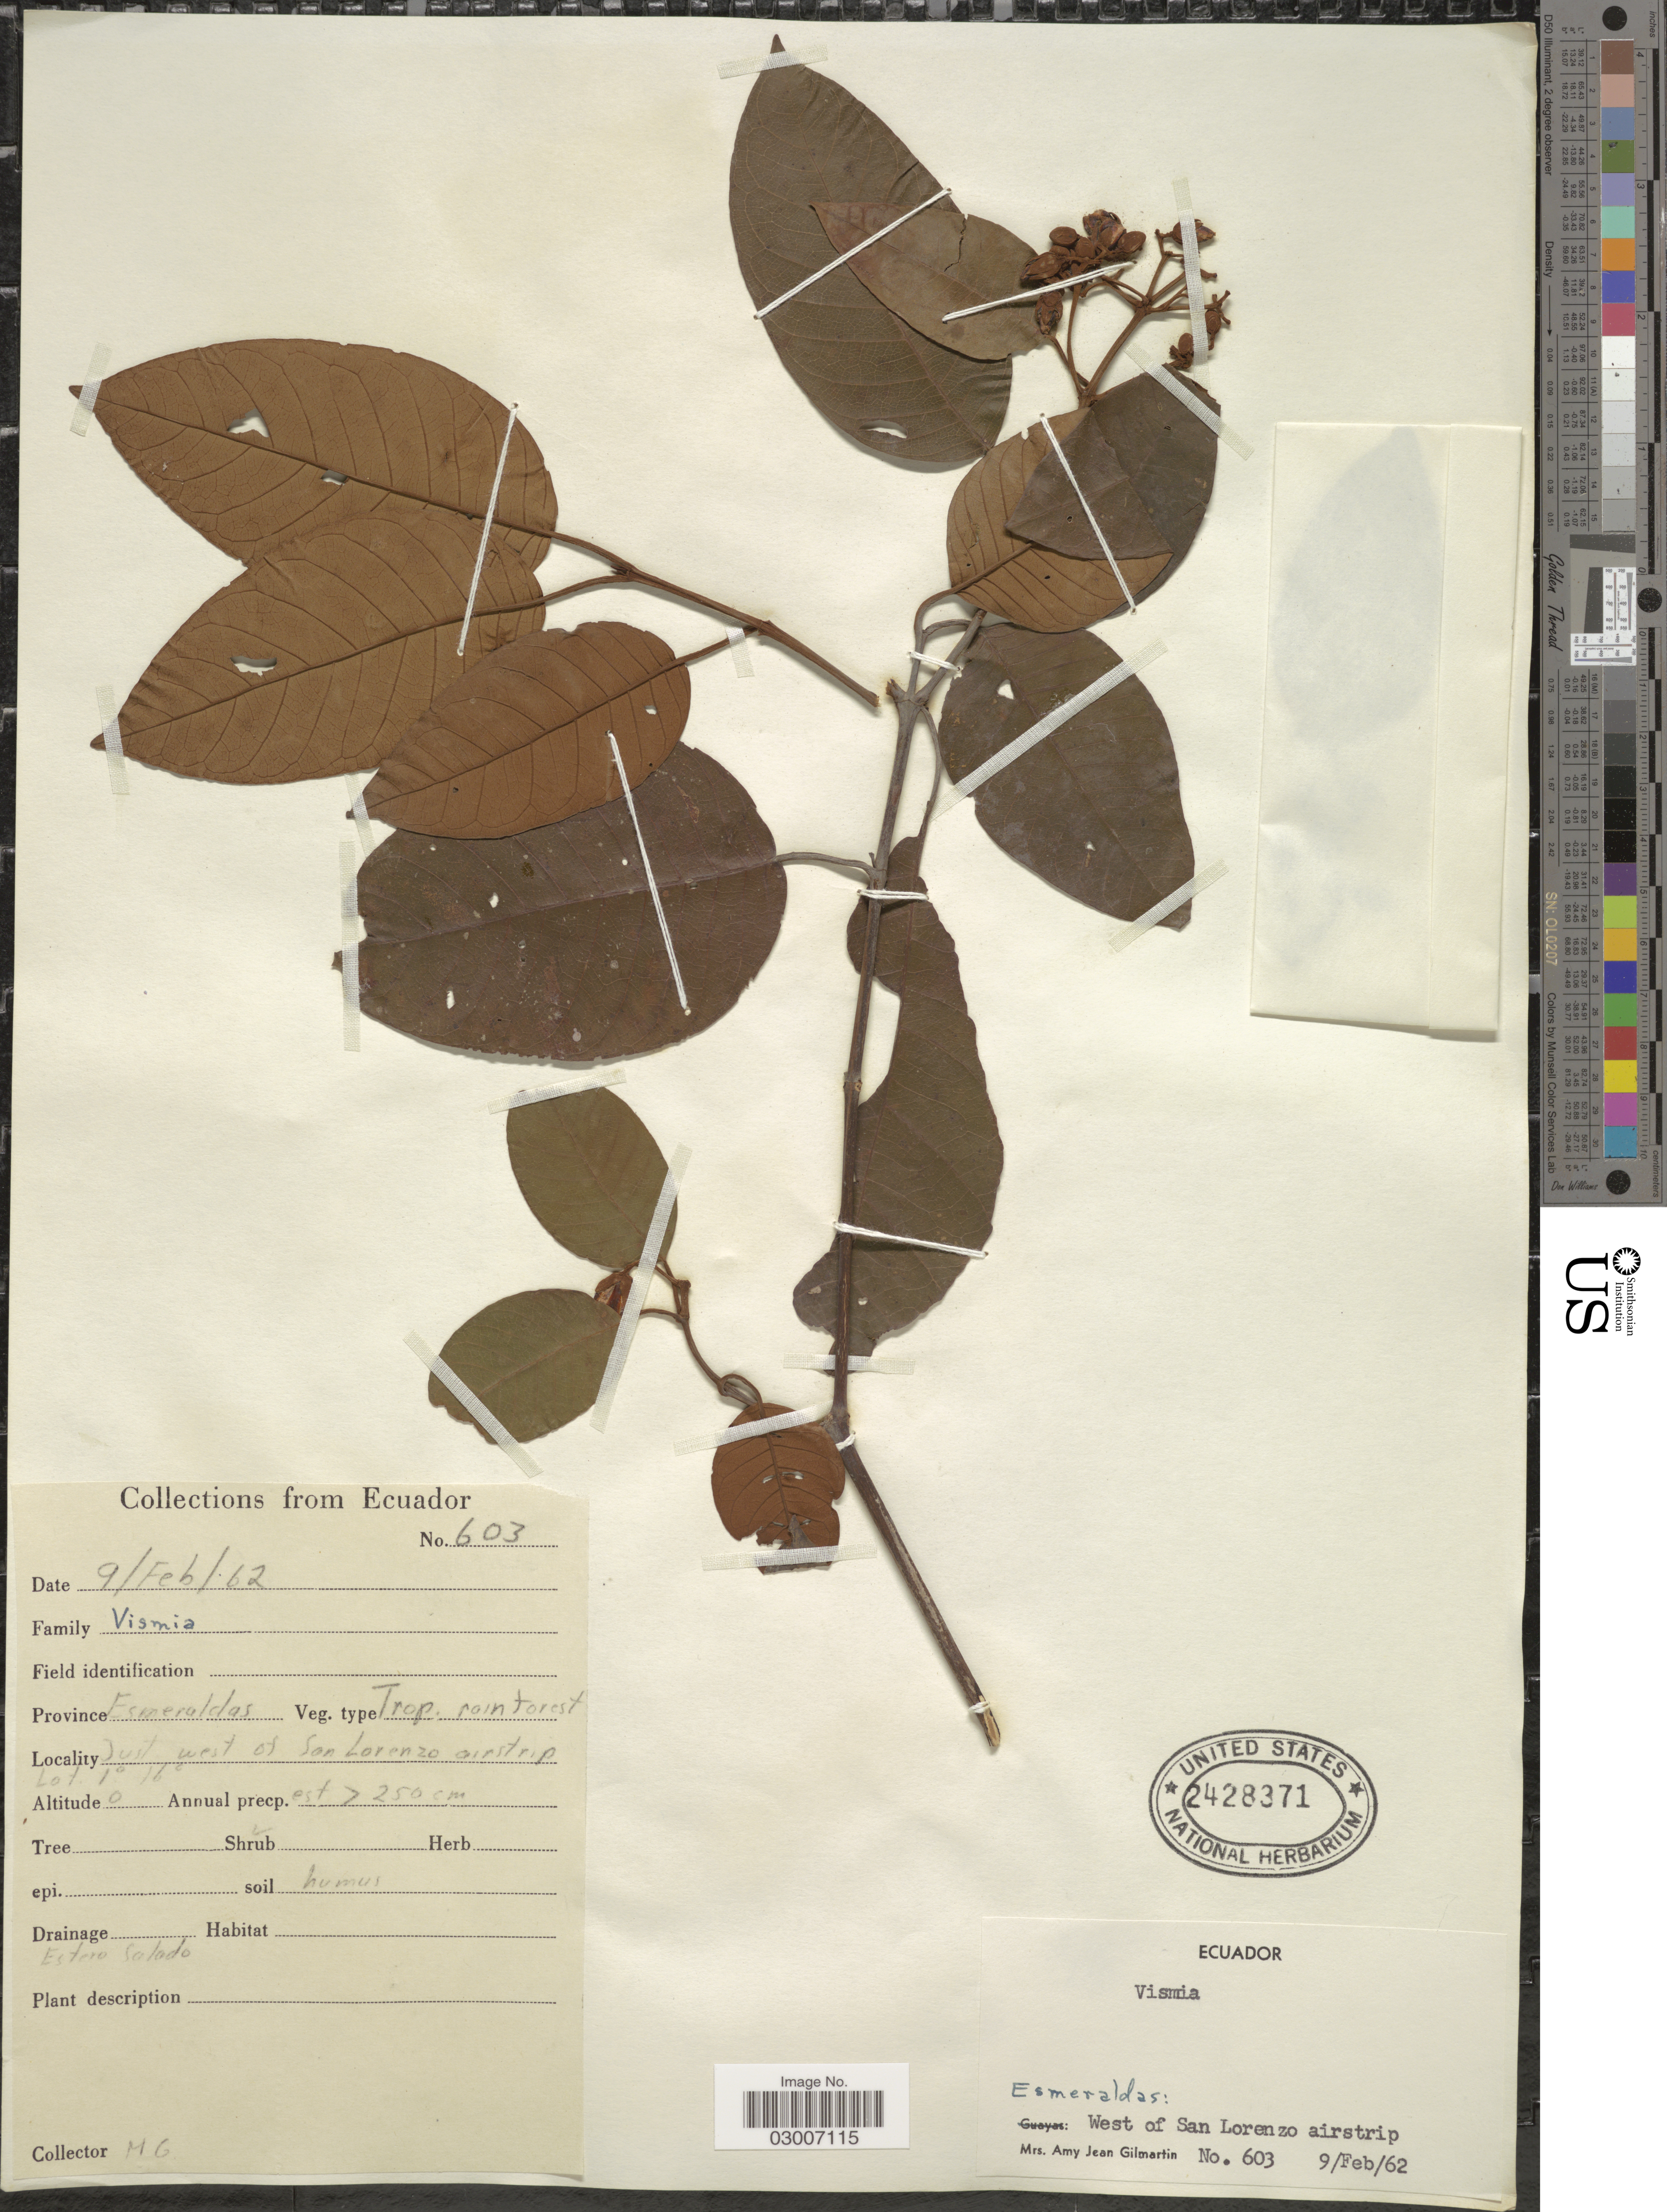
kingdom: Plantae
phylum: Tracheophyta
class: Magnoliopsida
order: Malpighiales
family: Hypericaceae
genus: Vismia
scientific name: Vismia sp.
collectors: A. J. Gilmartin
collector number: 603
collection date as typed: Transcribed d/m/y: 9/2/62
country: Ecuador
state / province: Esmeraldas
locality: Just west of San Lorenzo airstrip.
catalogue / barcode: US 2428371